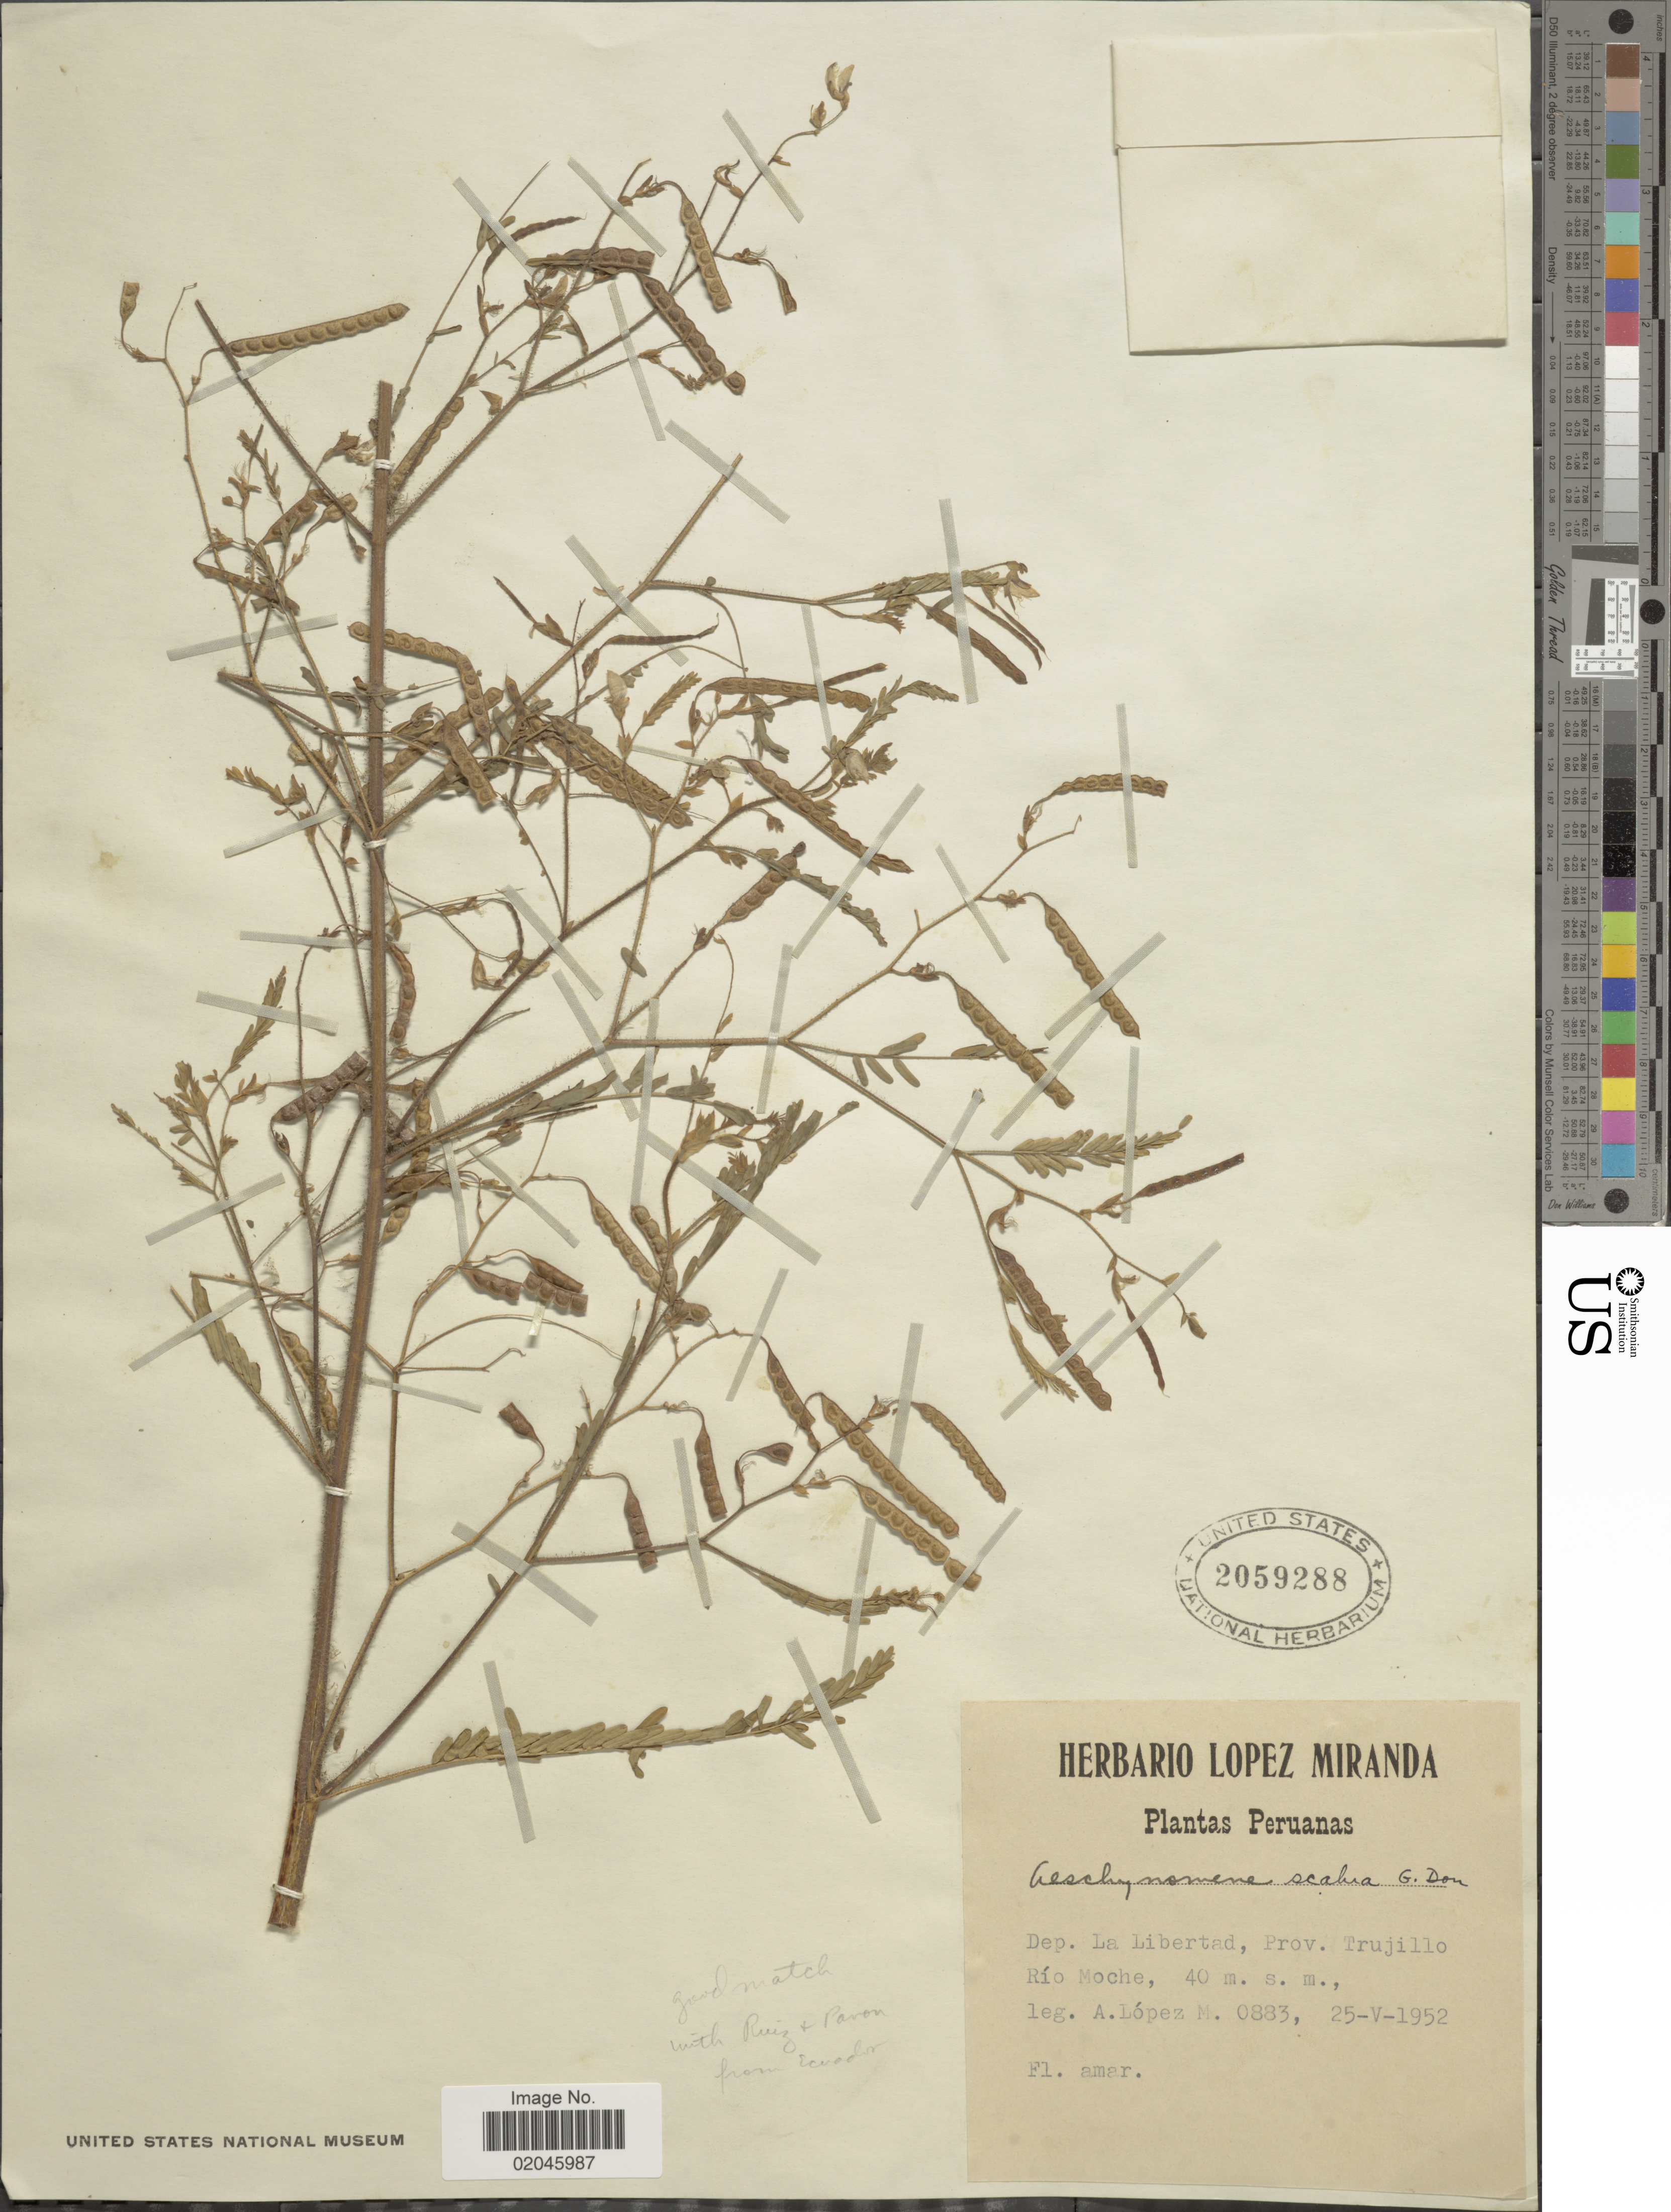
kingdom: Plantae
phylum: Tracheophyta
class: Magnoliopsida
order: Fabales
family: Fabaceae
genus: Aeschynomene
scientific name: Aeschynomene scabra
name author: G. Don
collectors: A. López M.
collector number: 0883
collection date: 1952-05-25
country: Peru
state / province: La Libertad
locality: Prov. Trujillo, Rio Moche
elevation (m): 40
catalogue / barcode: US 2059288